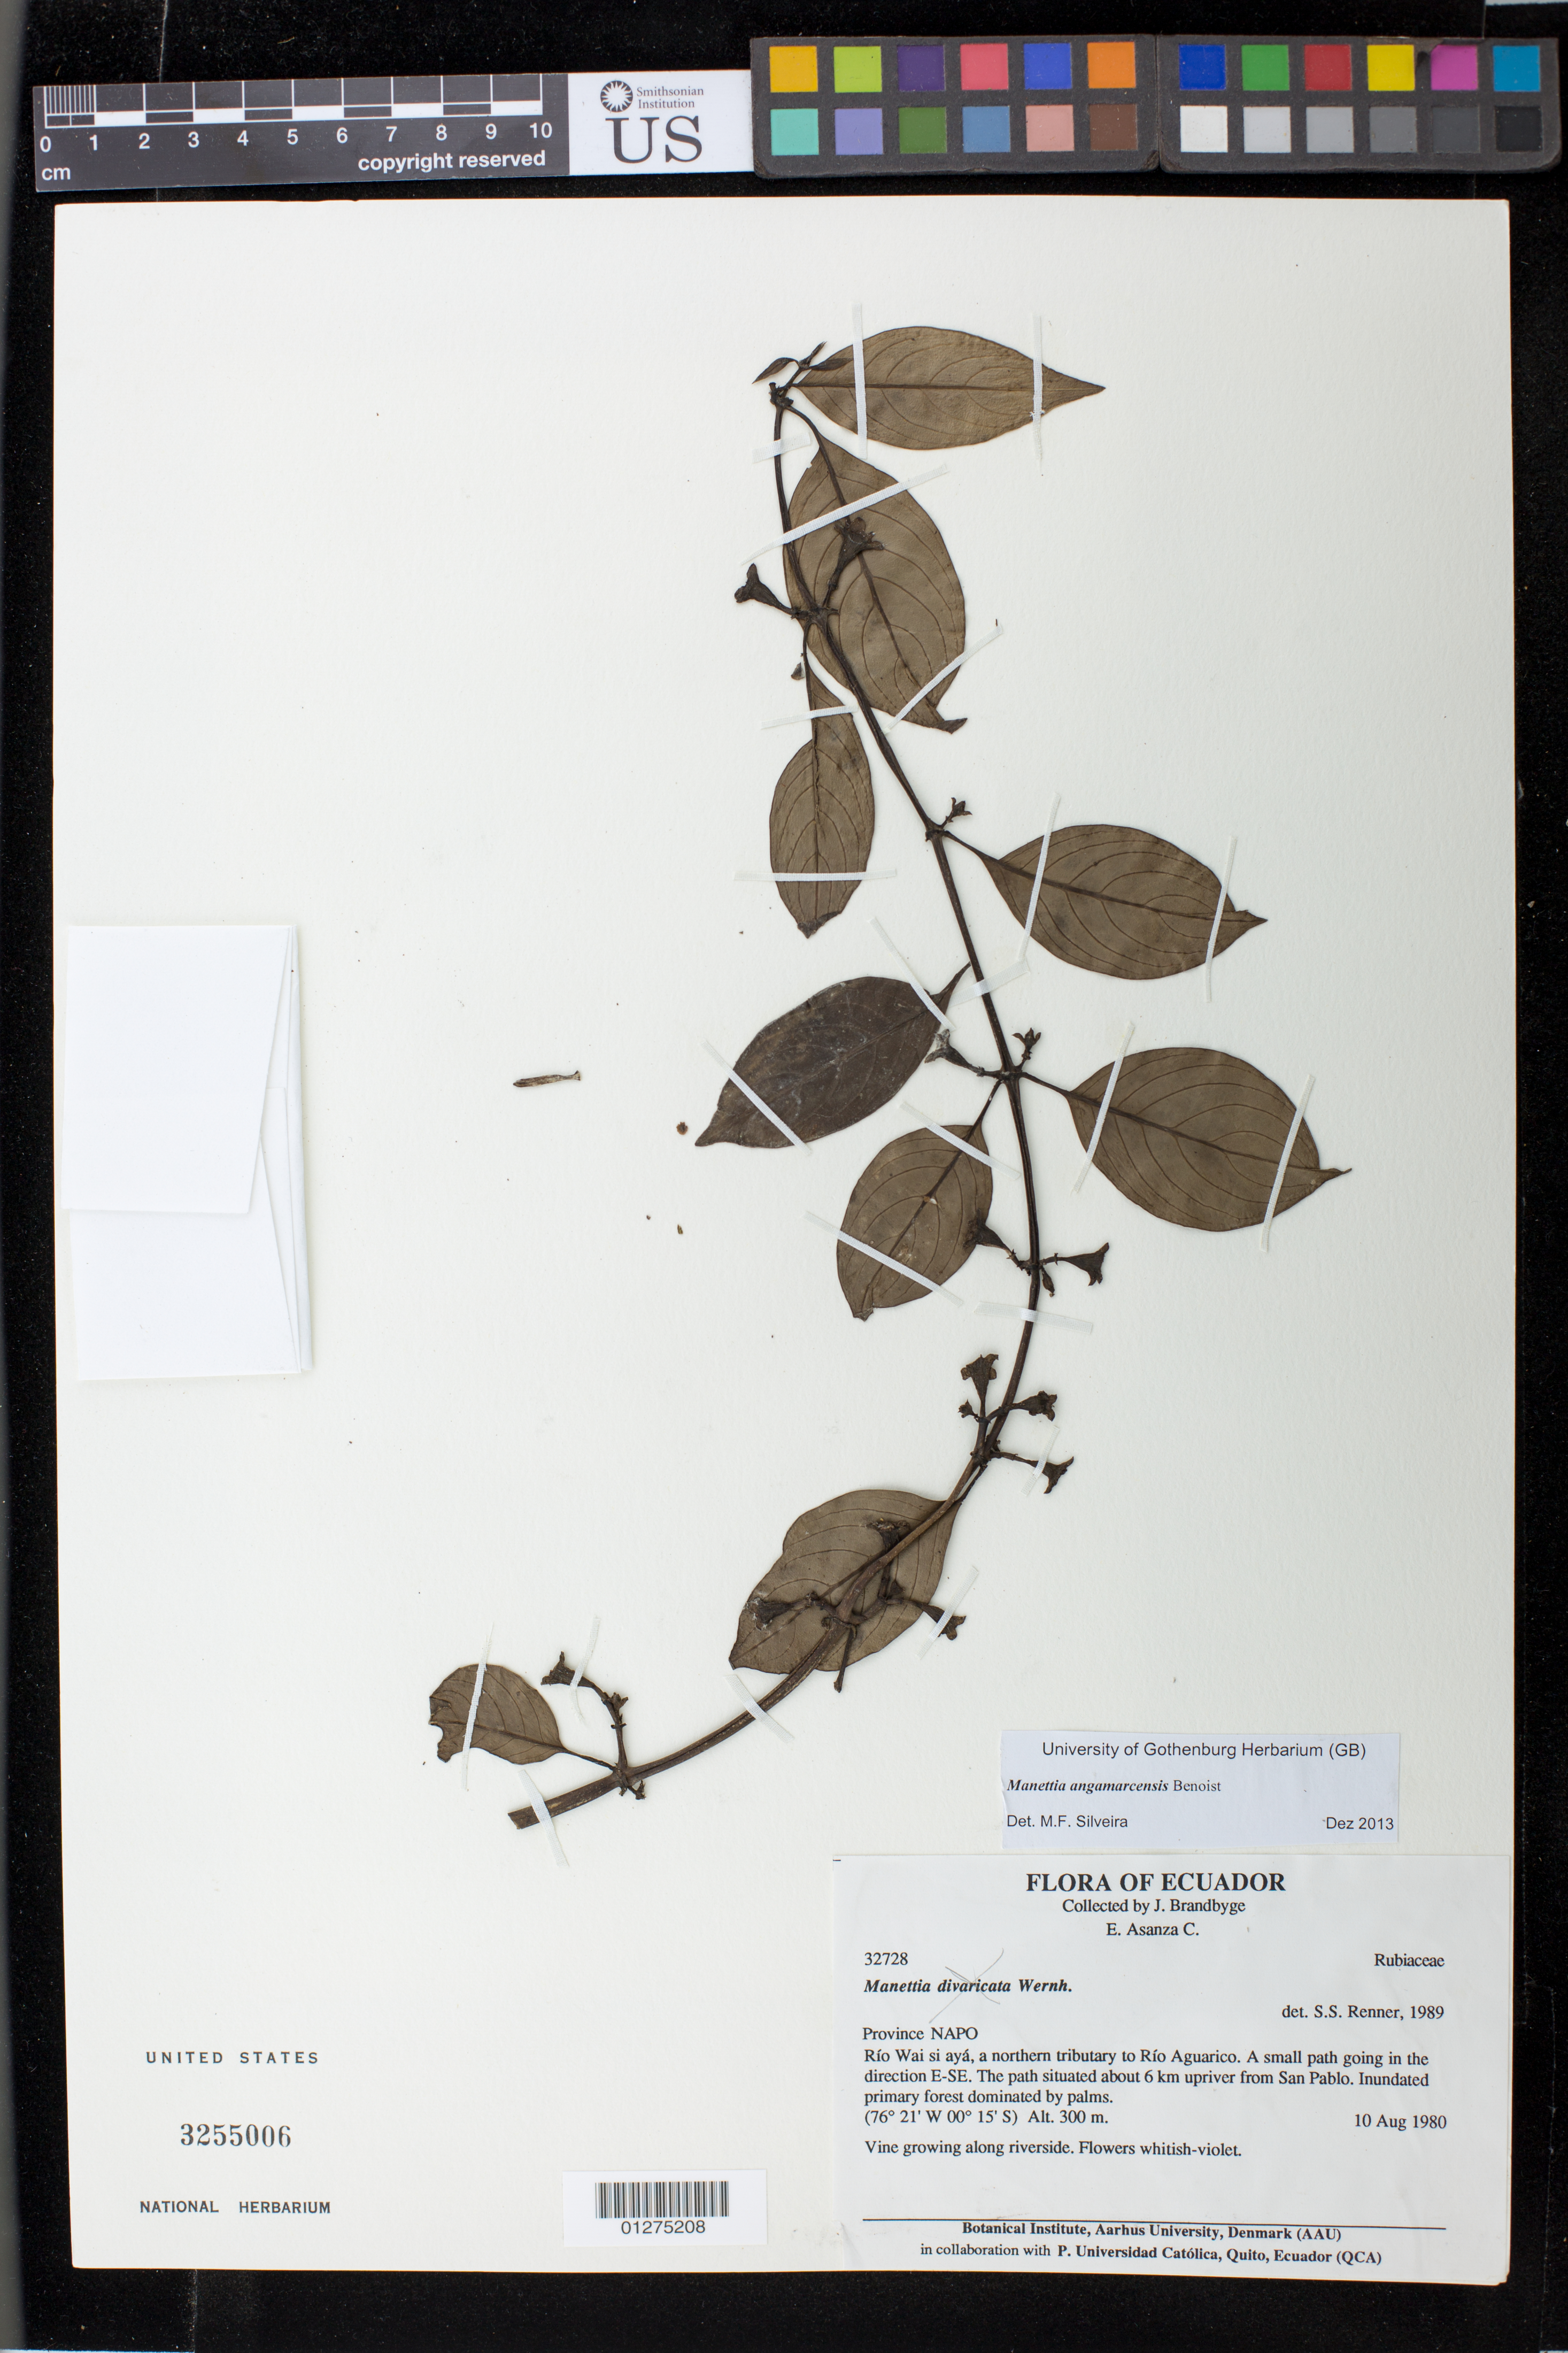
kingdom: Plantae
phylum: Tracheophyta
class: Magnoliopsida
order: Gentianales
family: Rubiaceae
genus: Manettia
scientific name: Manettia angamarcensis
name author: Benoist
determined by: Silveira, M. F.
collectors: J. Brandbyge & E. Asanza C.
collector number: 32728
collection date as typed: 10 Aug 1980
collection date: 1980-08-10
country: Ecuador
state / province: Napo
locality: Rio Wai Si Aya, a northern tributary to Rio Aguarico, small path going E-SE, path about 6 km upriver from San Pablo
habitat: inundated primary forest dominated by palms, along riverside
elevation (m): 300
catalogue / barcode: US 3255006